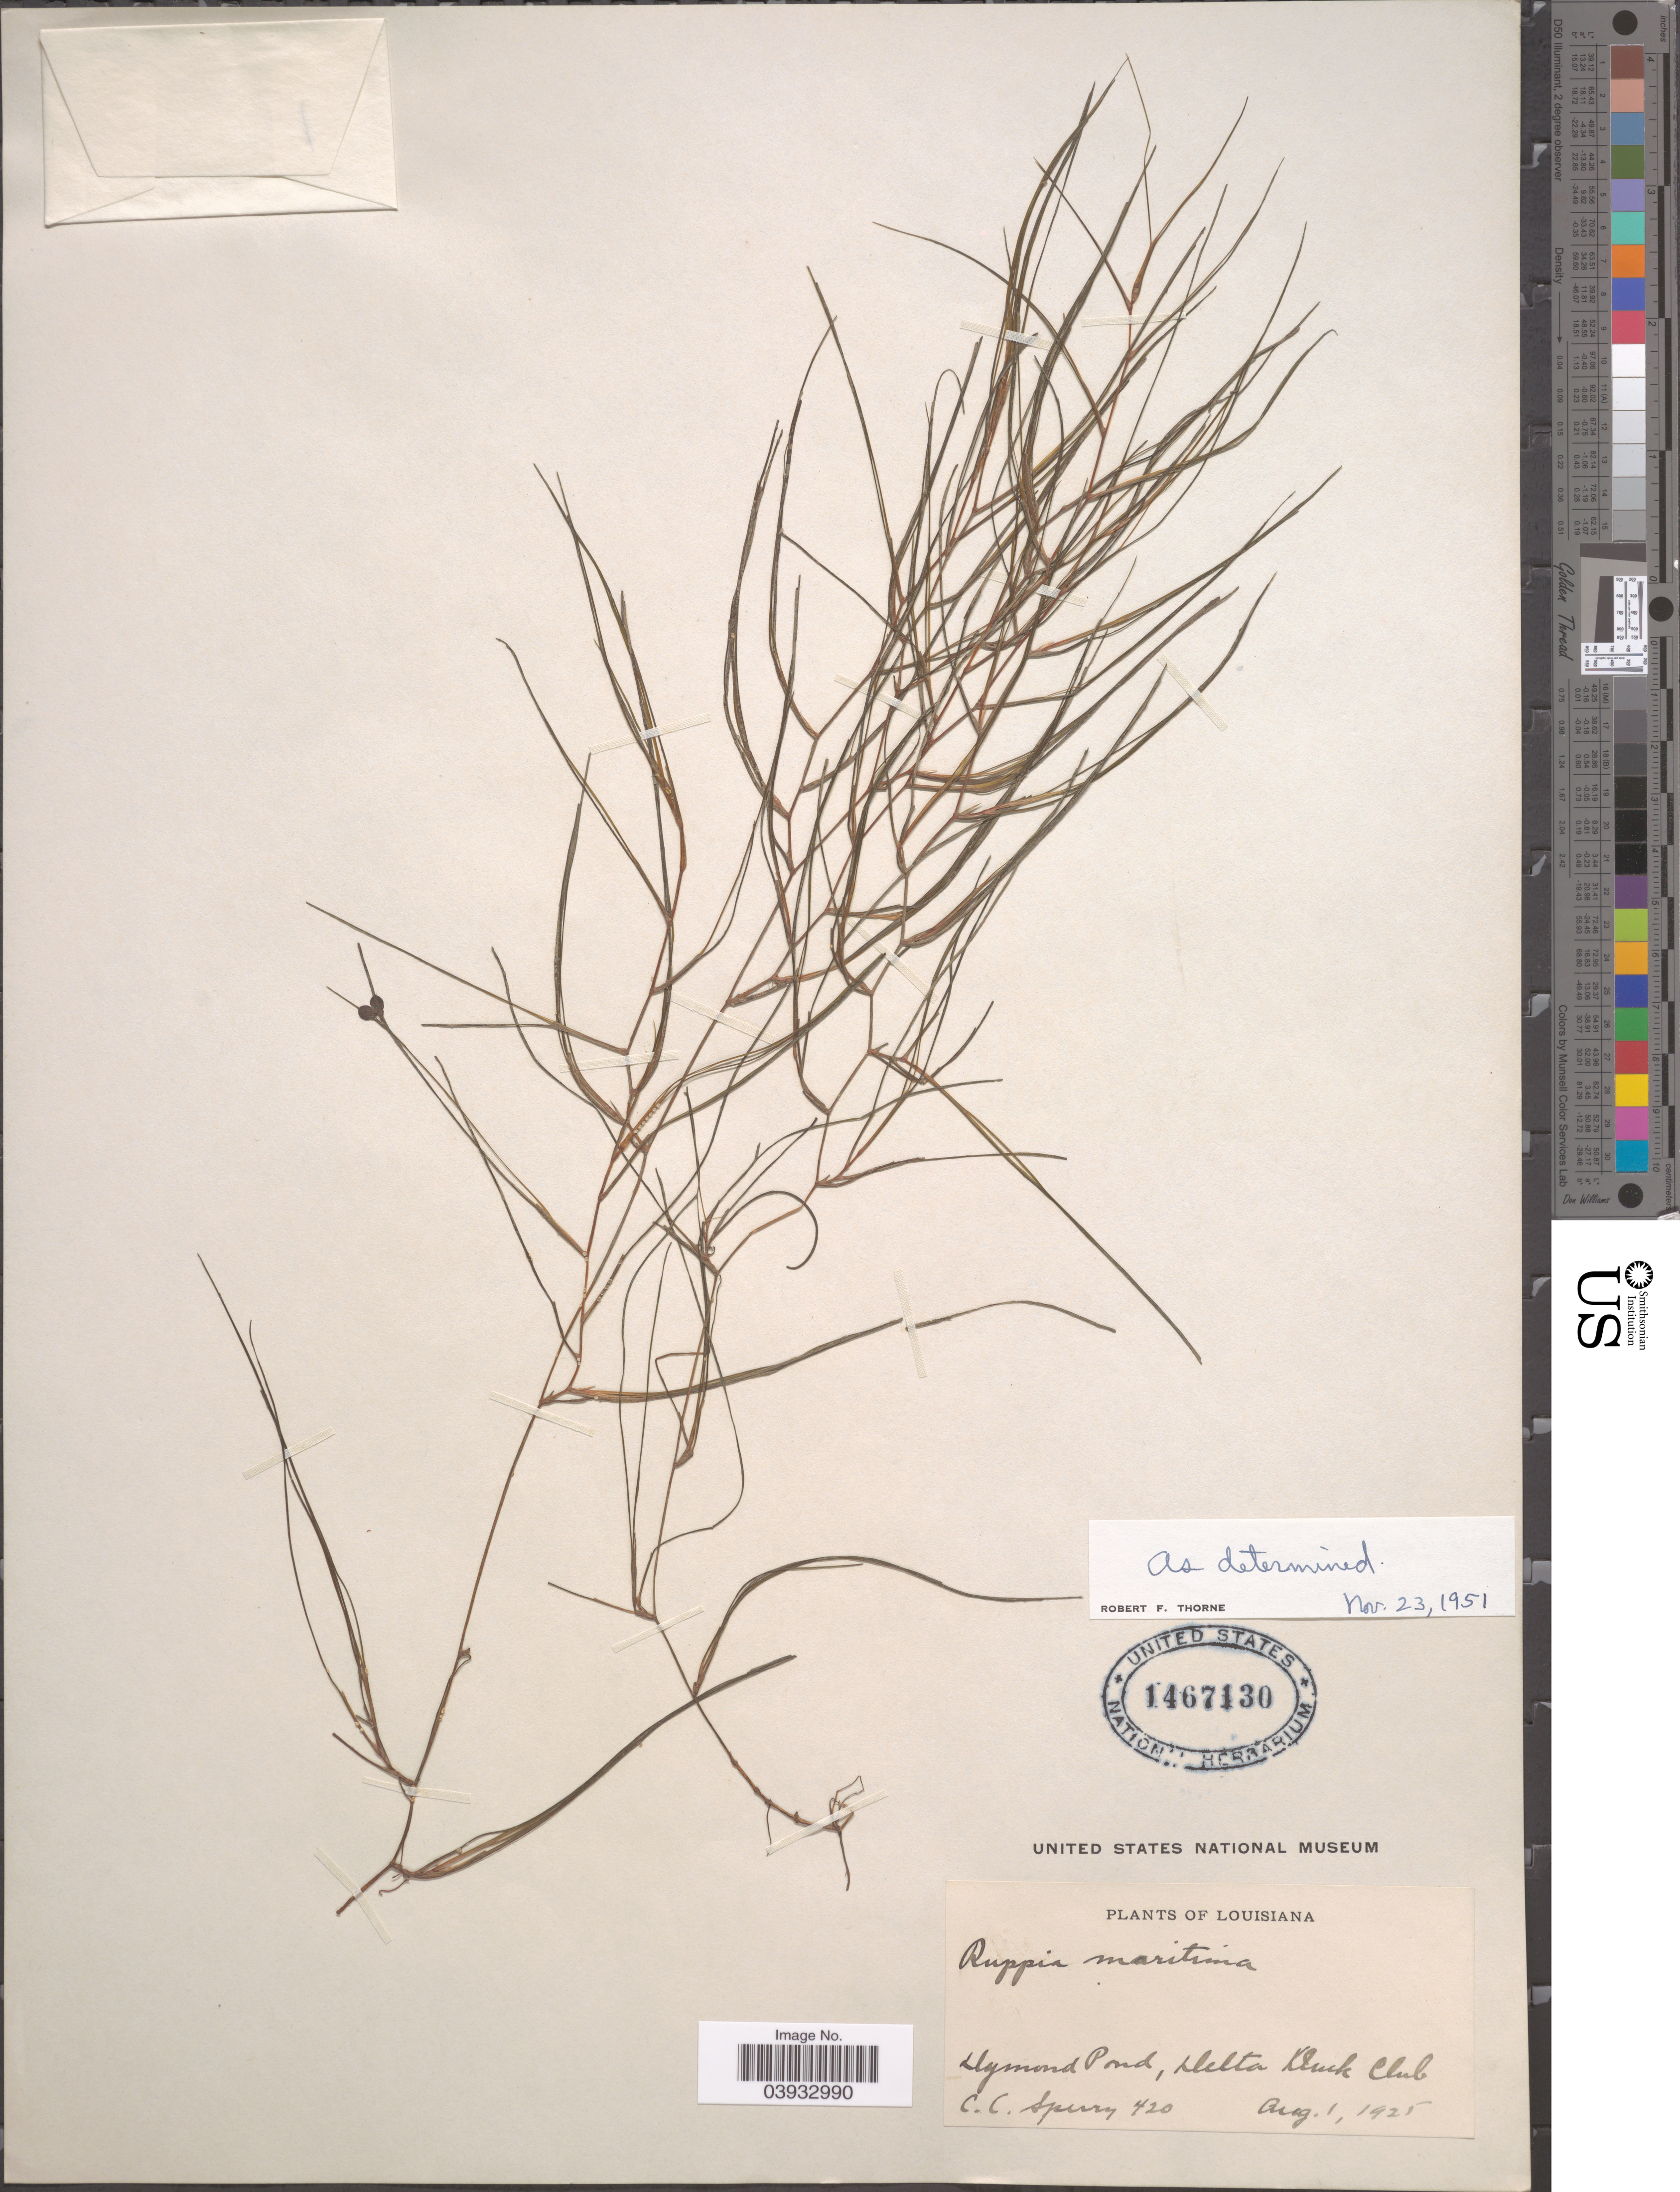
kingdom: Plantae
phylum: Tracheophyta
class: Liliopsida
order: Alismatales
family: Ruppiaceae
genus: Ruppia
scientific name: Ruppia maritima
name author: L.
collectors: C. C. Sperry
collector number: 420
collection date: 1925-08-01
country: United States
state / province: Louisiana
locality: Dymond Pond, Delta Duck Club.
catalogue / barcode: US 1467130